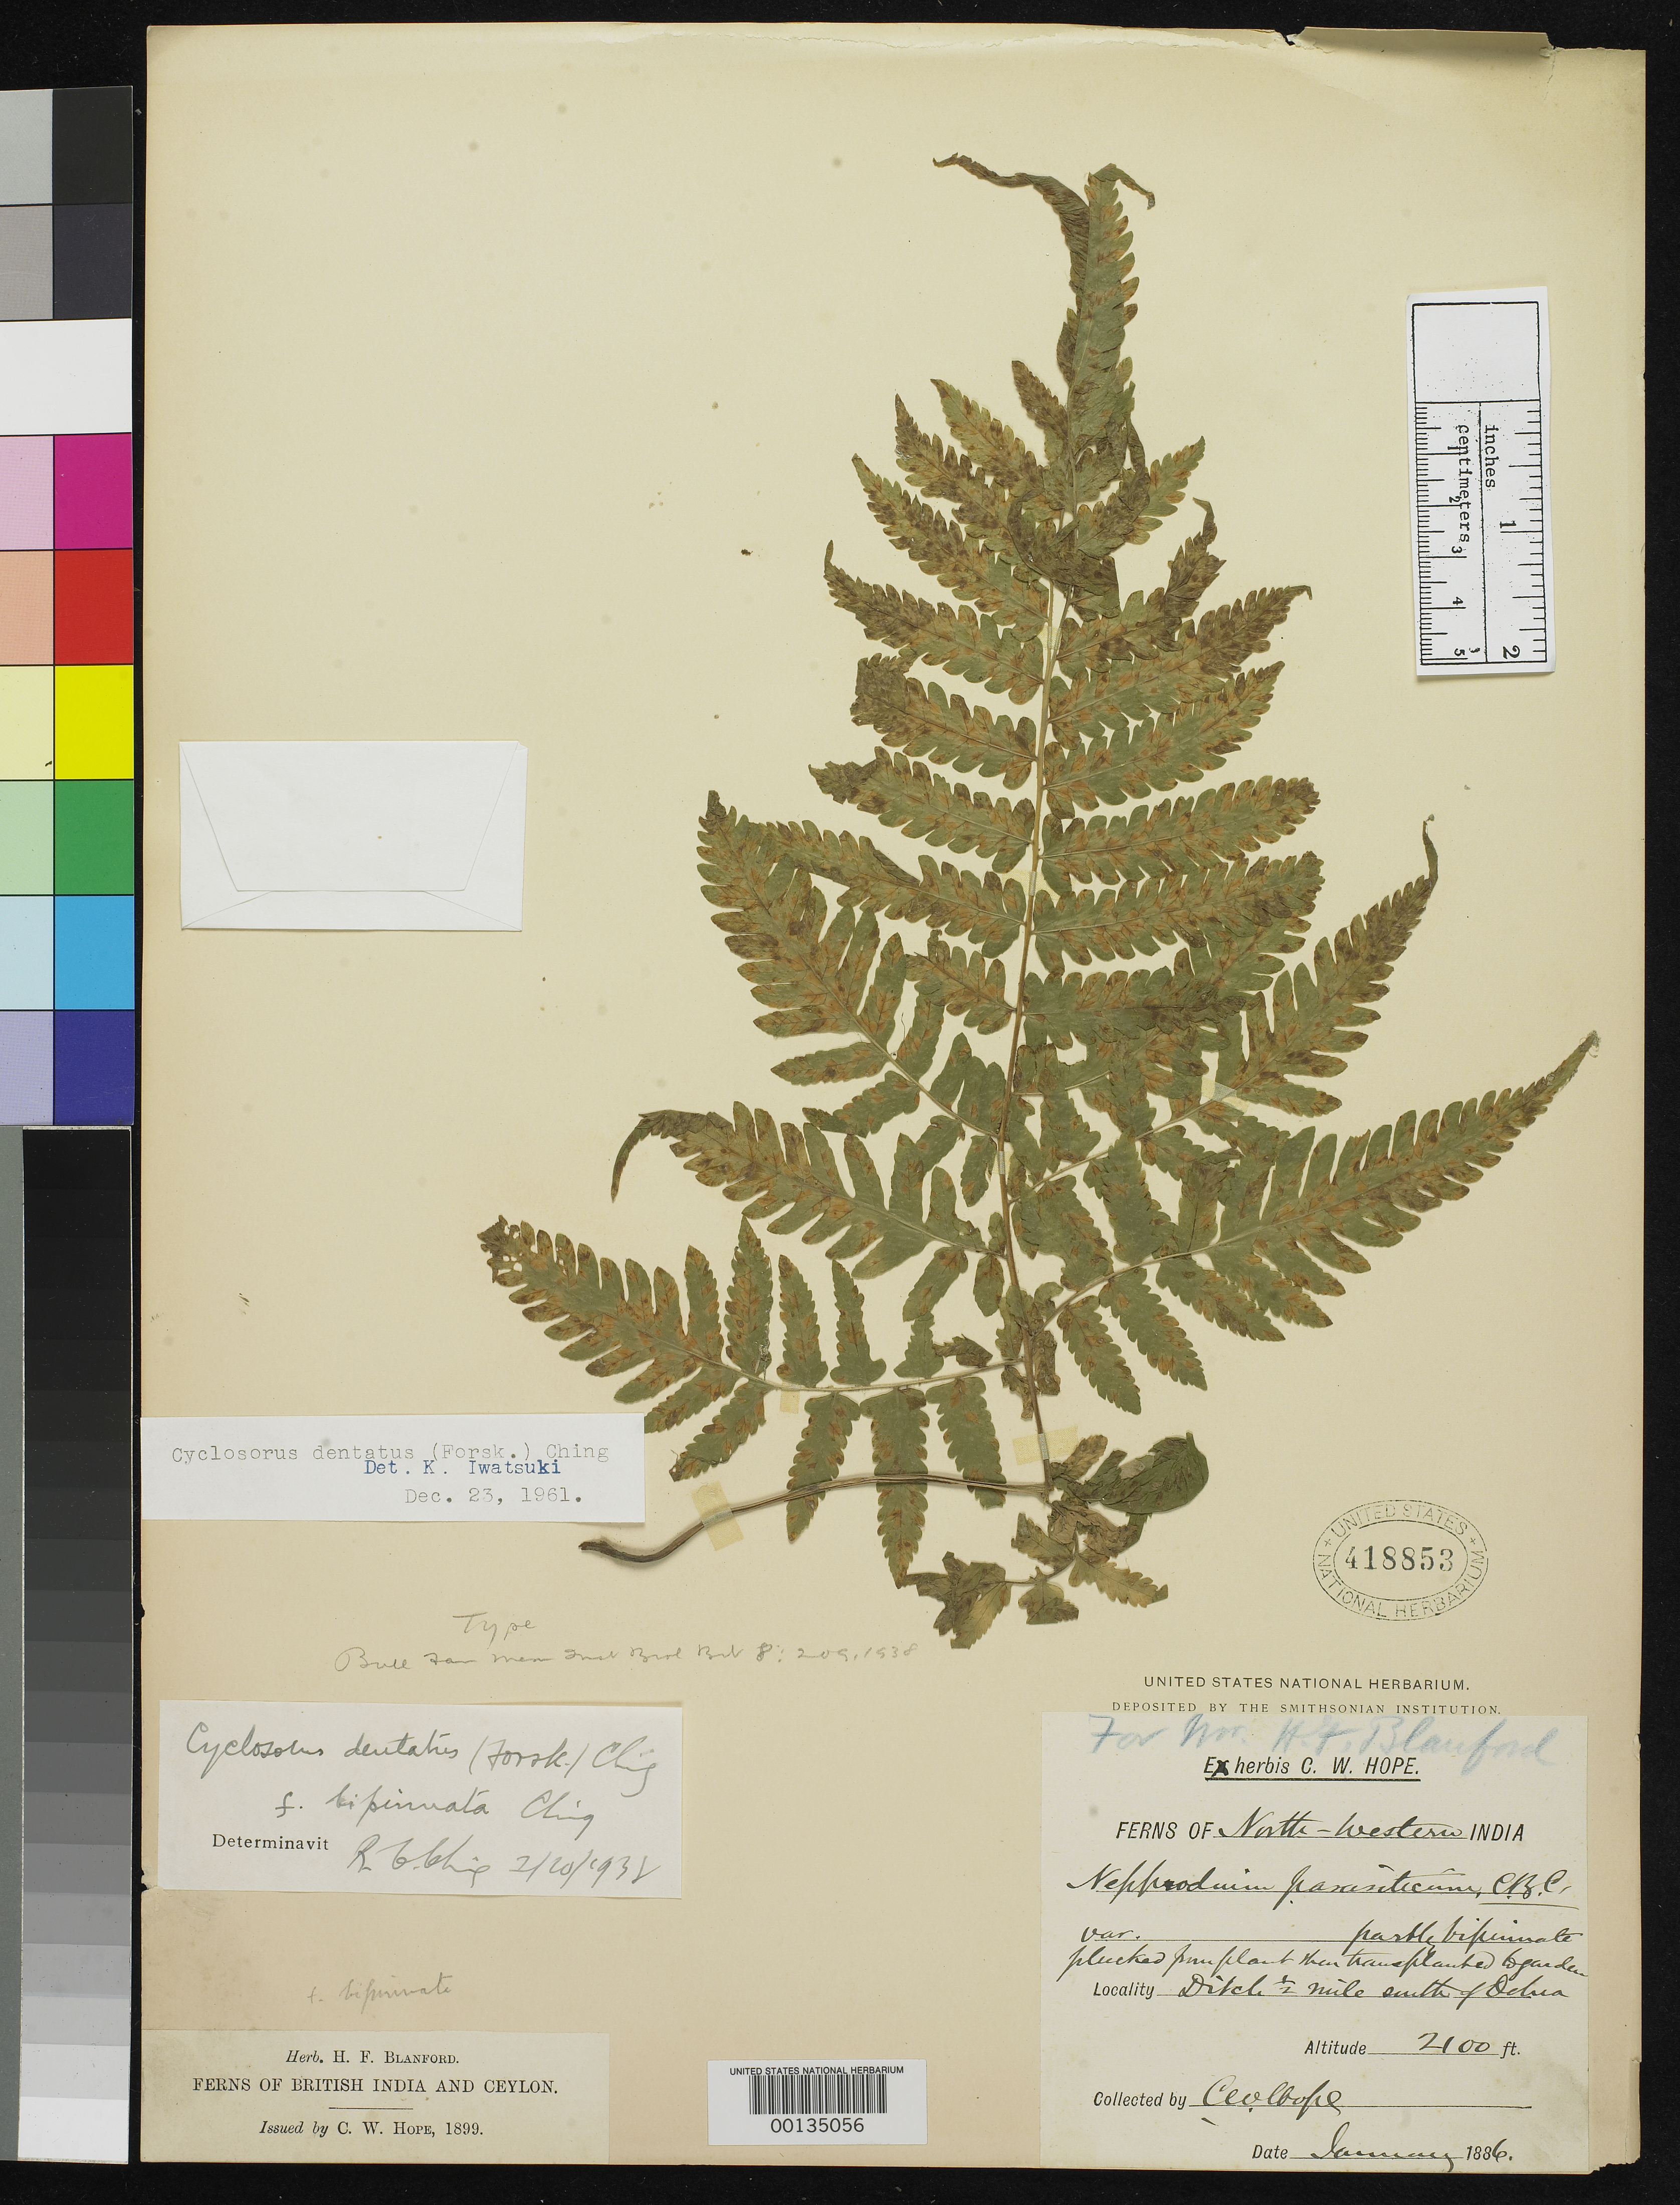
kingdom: Plantae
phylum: Tracheophyta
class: Polypodiopsida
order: Polypodiales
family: Thelypteridaceae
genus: Cyclosorus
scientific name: Cyclosorus dentatus f. bipinnatus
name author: Ching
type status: Holotype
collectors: C. W. Hope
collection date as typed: Jan 1886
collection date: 1886-01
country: India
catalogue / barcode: US 418853